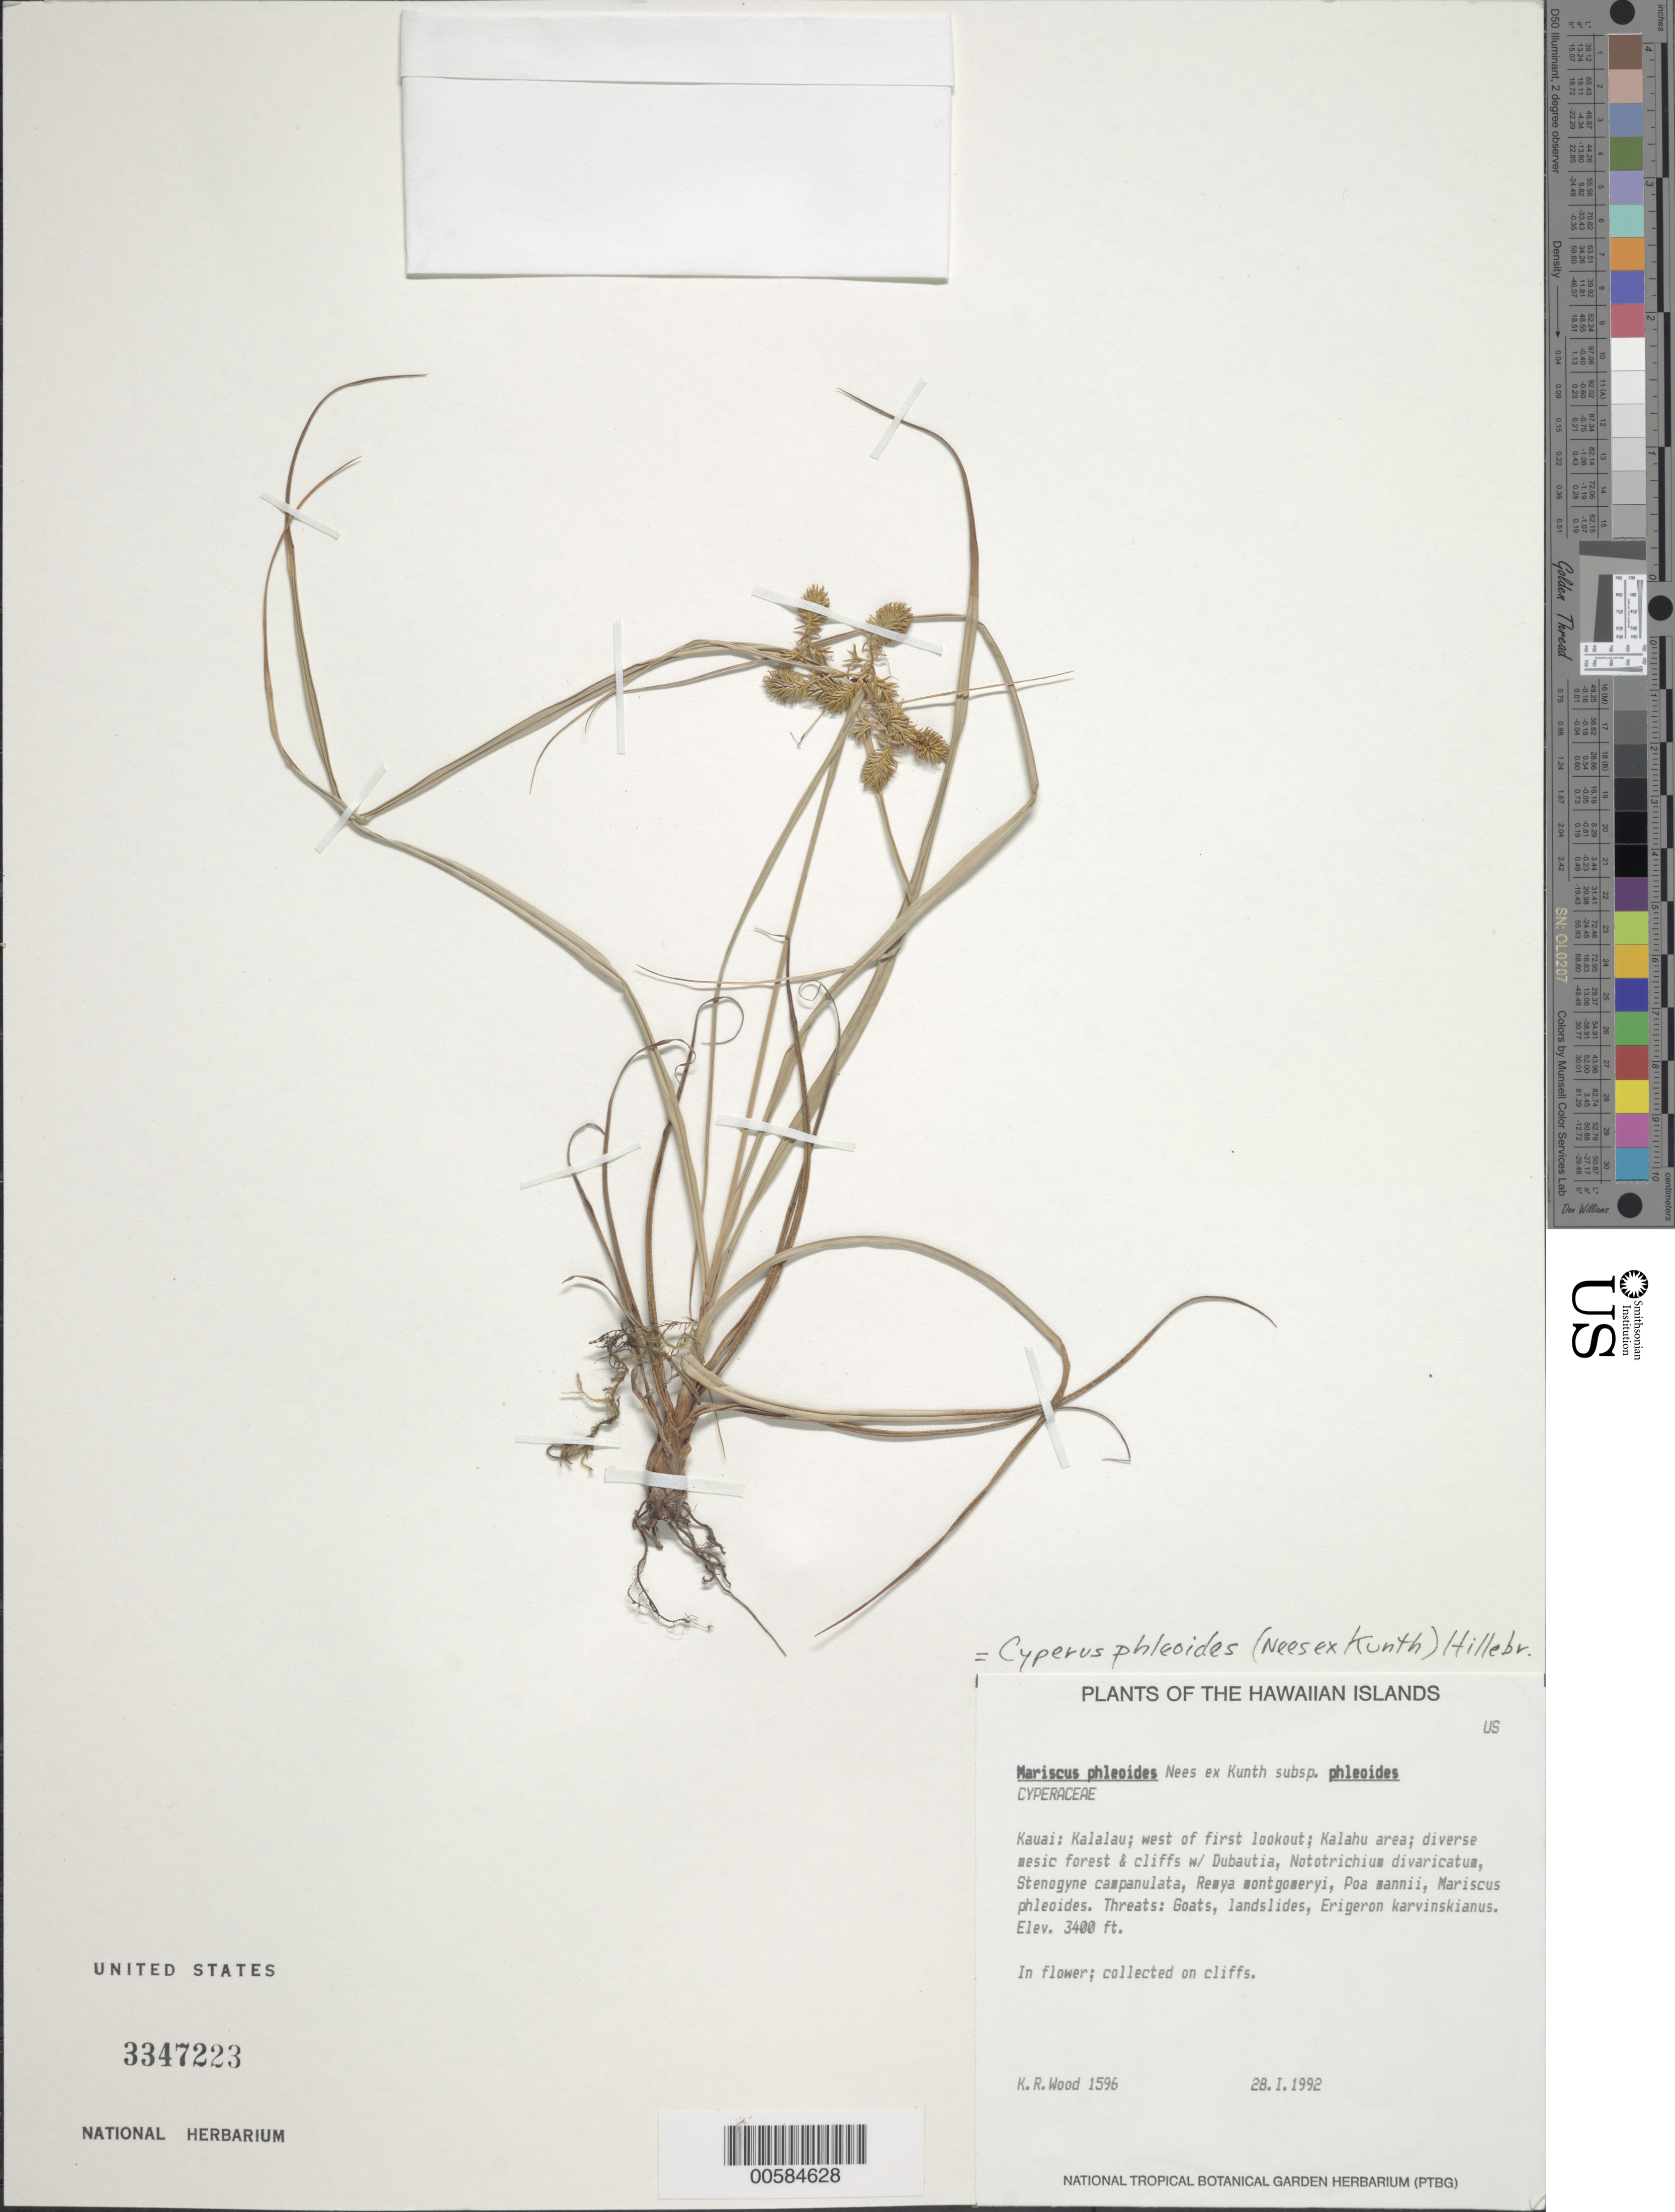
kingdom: Plantae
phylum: Tracheophyta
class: Liliopsida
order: Poales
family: Cyperaceae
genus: Cyperus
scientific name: Cyperus phleoides var. hawaiiensis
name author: (H. Mann) Kük.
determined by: Strong, Mark T., (BOT), Smithsonian Institution - National Museum of Natural History (UNITED STATES)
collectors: K. R. Wood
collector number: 1596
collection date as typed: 28 Jan 1992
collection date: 1992-01-28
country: United States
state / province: Hawaii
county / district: Kauai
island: Kaua'i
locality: Kalalau; W of first lookout; Kalahu area.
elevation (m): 1036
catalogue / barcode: US 3347223